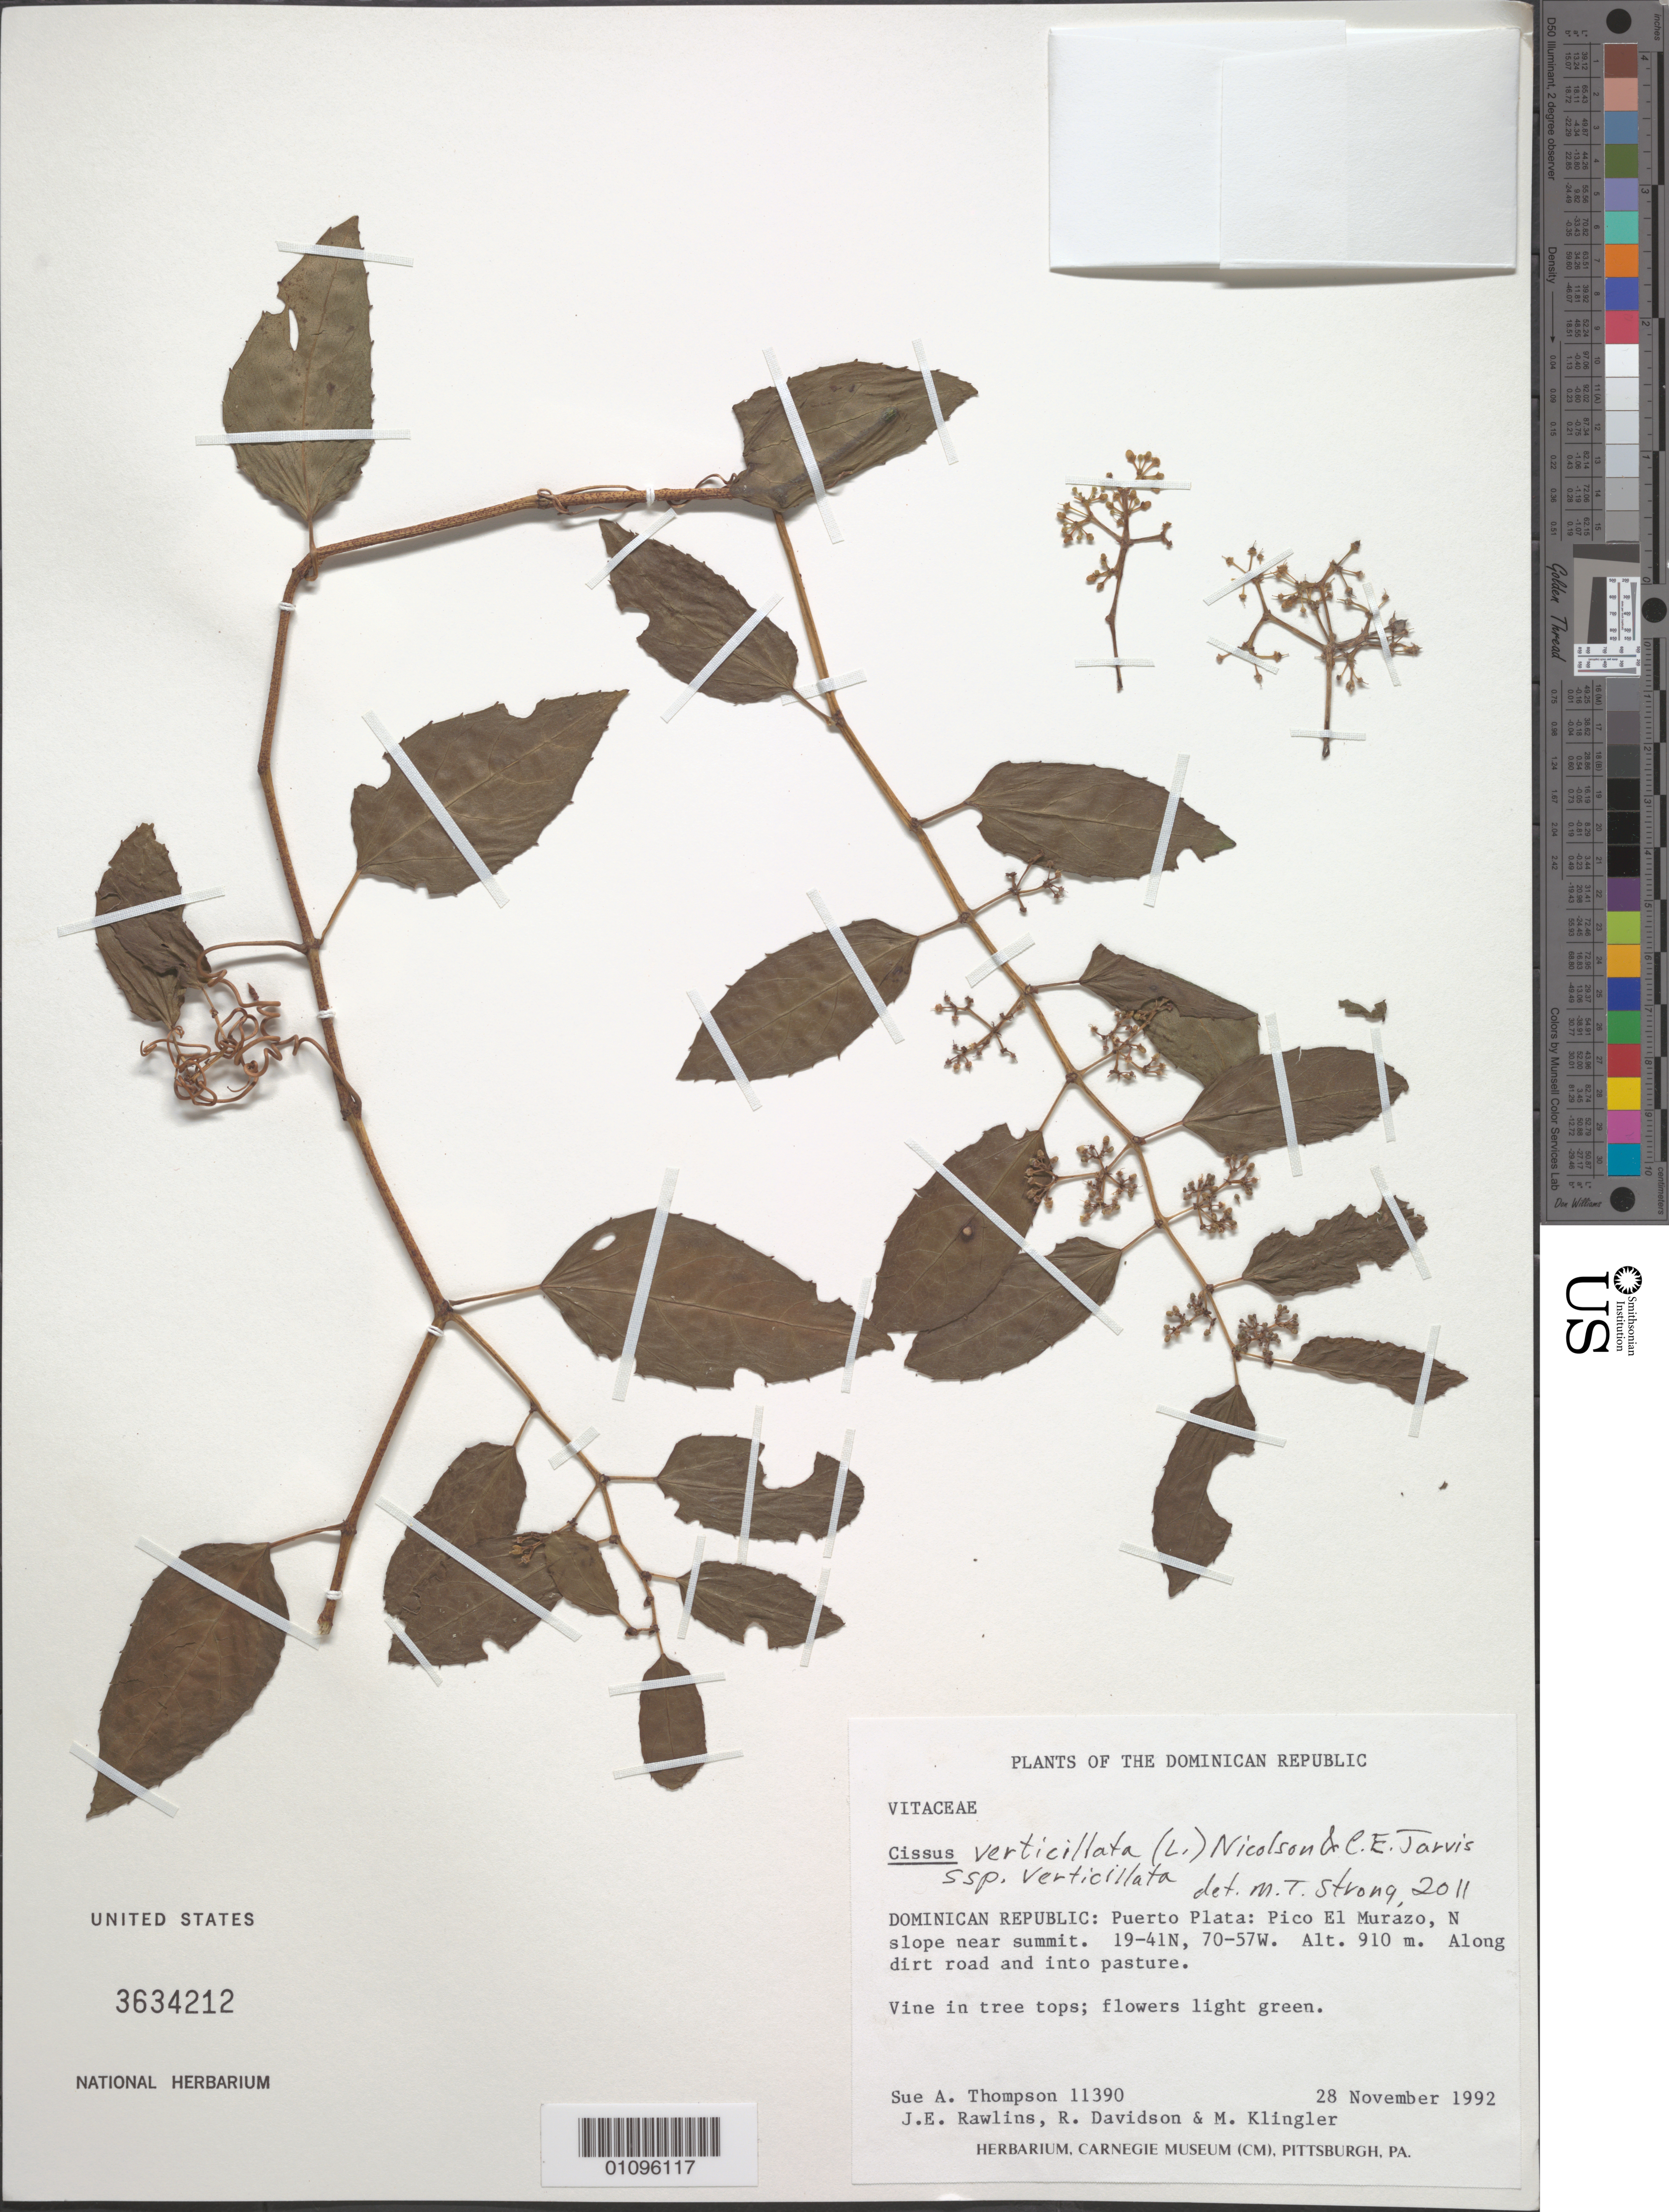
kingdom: Plantae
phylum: Tracheophyta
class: Magnoliopsida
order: Vitales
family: Vitaceae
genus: Cissus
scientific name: Cissus verticillata subsp. verticillata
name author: (L.) Nicolson & C.E. Jarvis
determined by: Strong, M. T., (US), Smithsonian Institution - National Museum of Natural History (UNITED STATES)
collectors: S. A. Thompson, J. Rawlins, R. Davidson & M. Klingler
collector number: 11390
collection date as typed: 28 Nov 1992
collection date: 1992-11-28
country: Dominican Republic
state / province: Puerto Plata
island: Hispaniola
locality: Pico El Murazo, N slope near summit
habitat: Along dirt road and into pasture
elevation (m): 910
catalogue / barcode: US 3634212